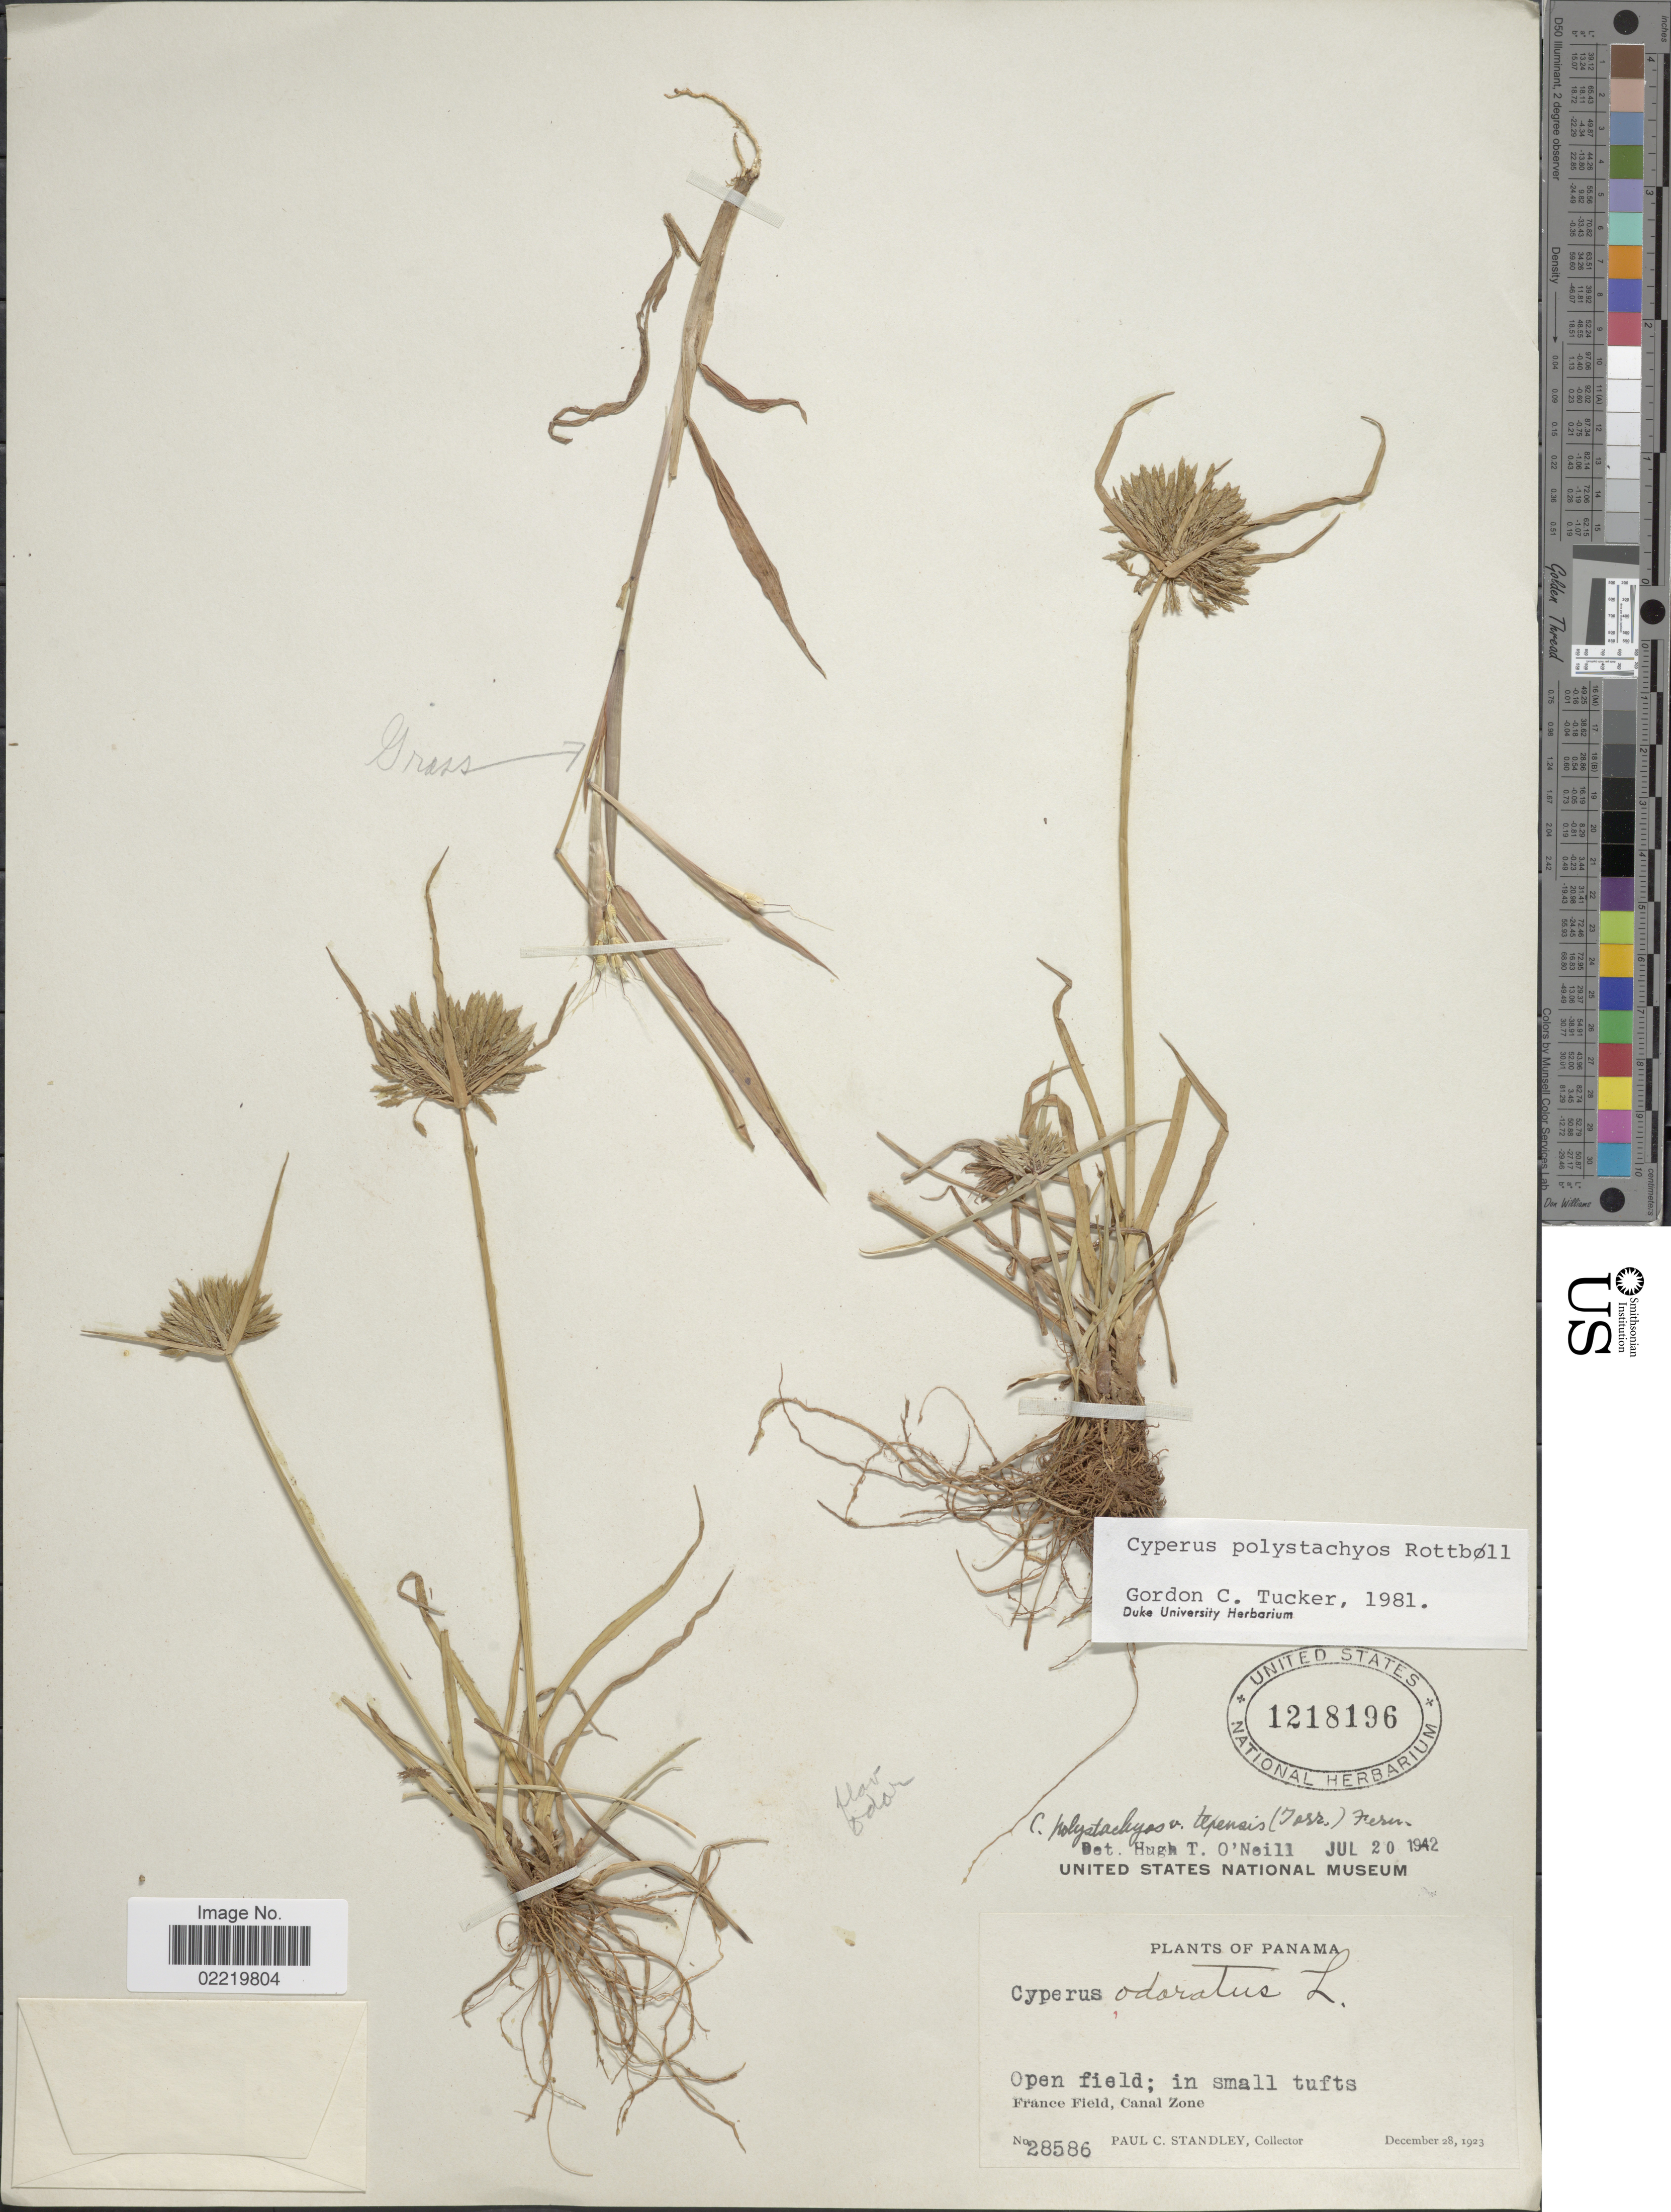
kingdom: Plantae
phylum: Tracheophyta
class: Liliopsida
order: Poales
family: Cyperaceae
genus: Cyperus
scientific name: Cyperus polystachyos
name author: Rottb.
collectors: P. C. Standley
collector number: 28586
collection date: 1923-12-28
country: Panama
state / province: Colón / Panamá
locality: Open field; in small tufts, France Field, Canal Zone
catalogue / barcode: US 1218196